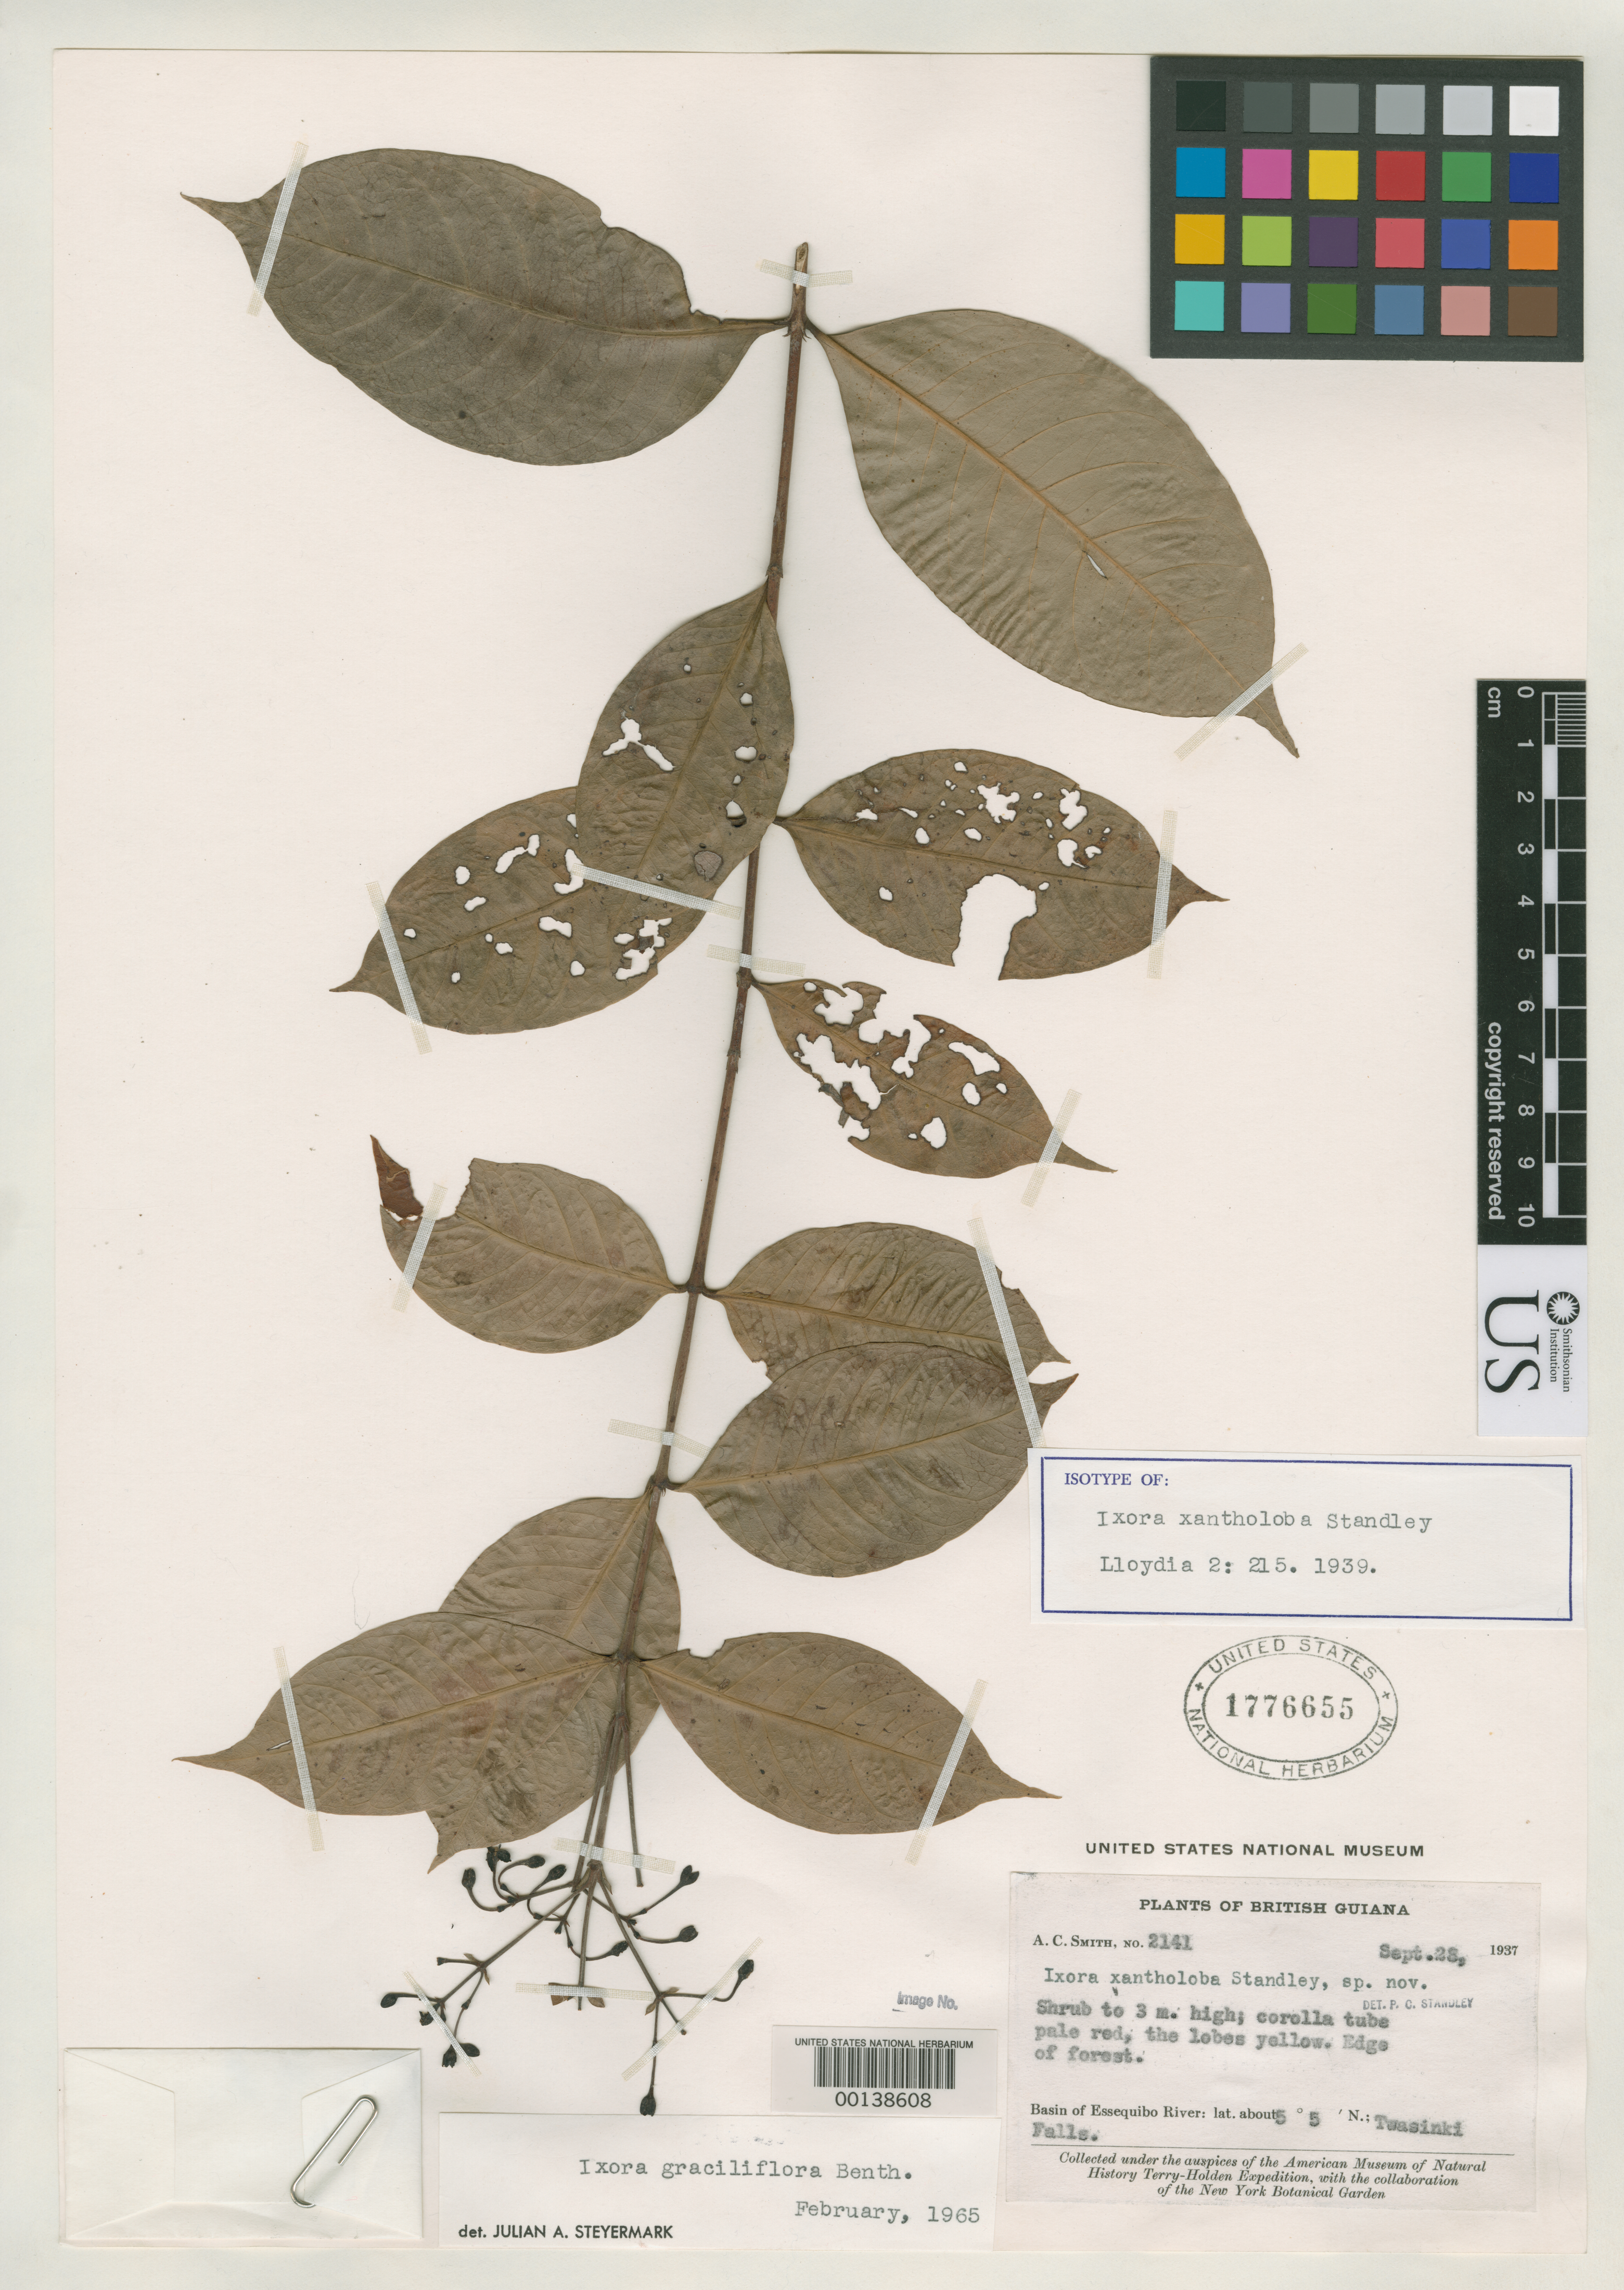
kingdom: Plantae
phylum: Tracheophyta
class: Magnoliopsida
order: Gentianales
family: Rubiaceae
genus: Ixora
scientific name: Ixora xantholoba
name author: Standl.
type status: Isotype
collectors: A. C. Smith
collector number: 2141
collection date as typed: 28 Sep 1937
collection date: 1937-09-28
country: Guyana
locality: Essequibo River Basin, Twasinki Falls.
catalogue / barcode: US 1776655